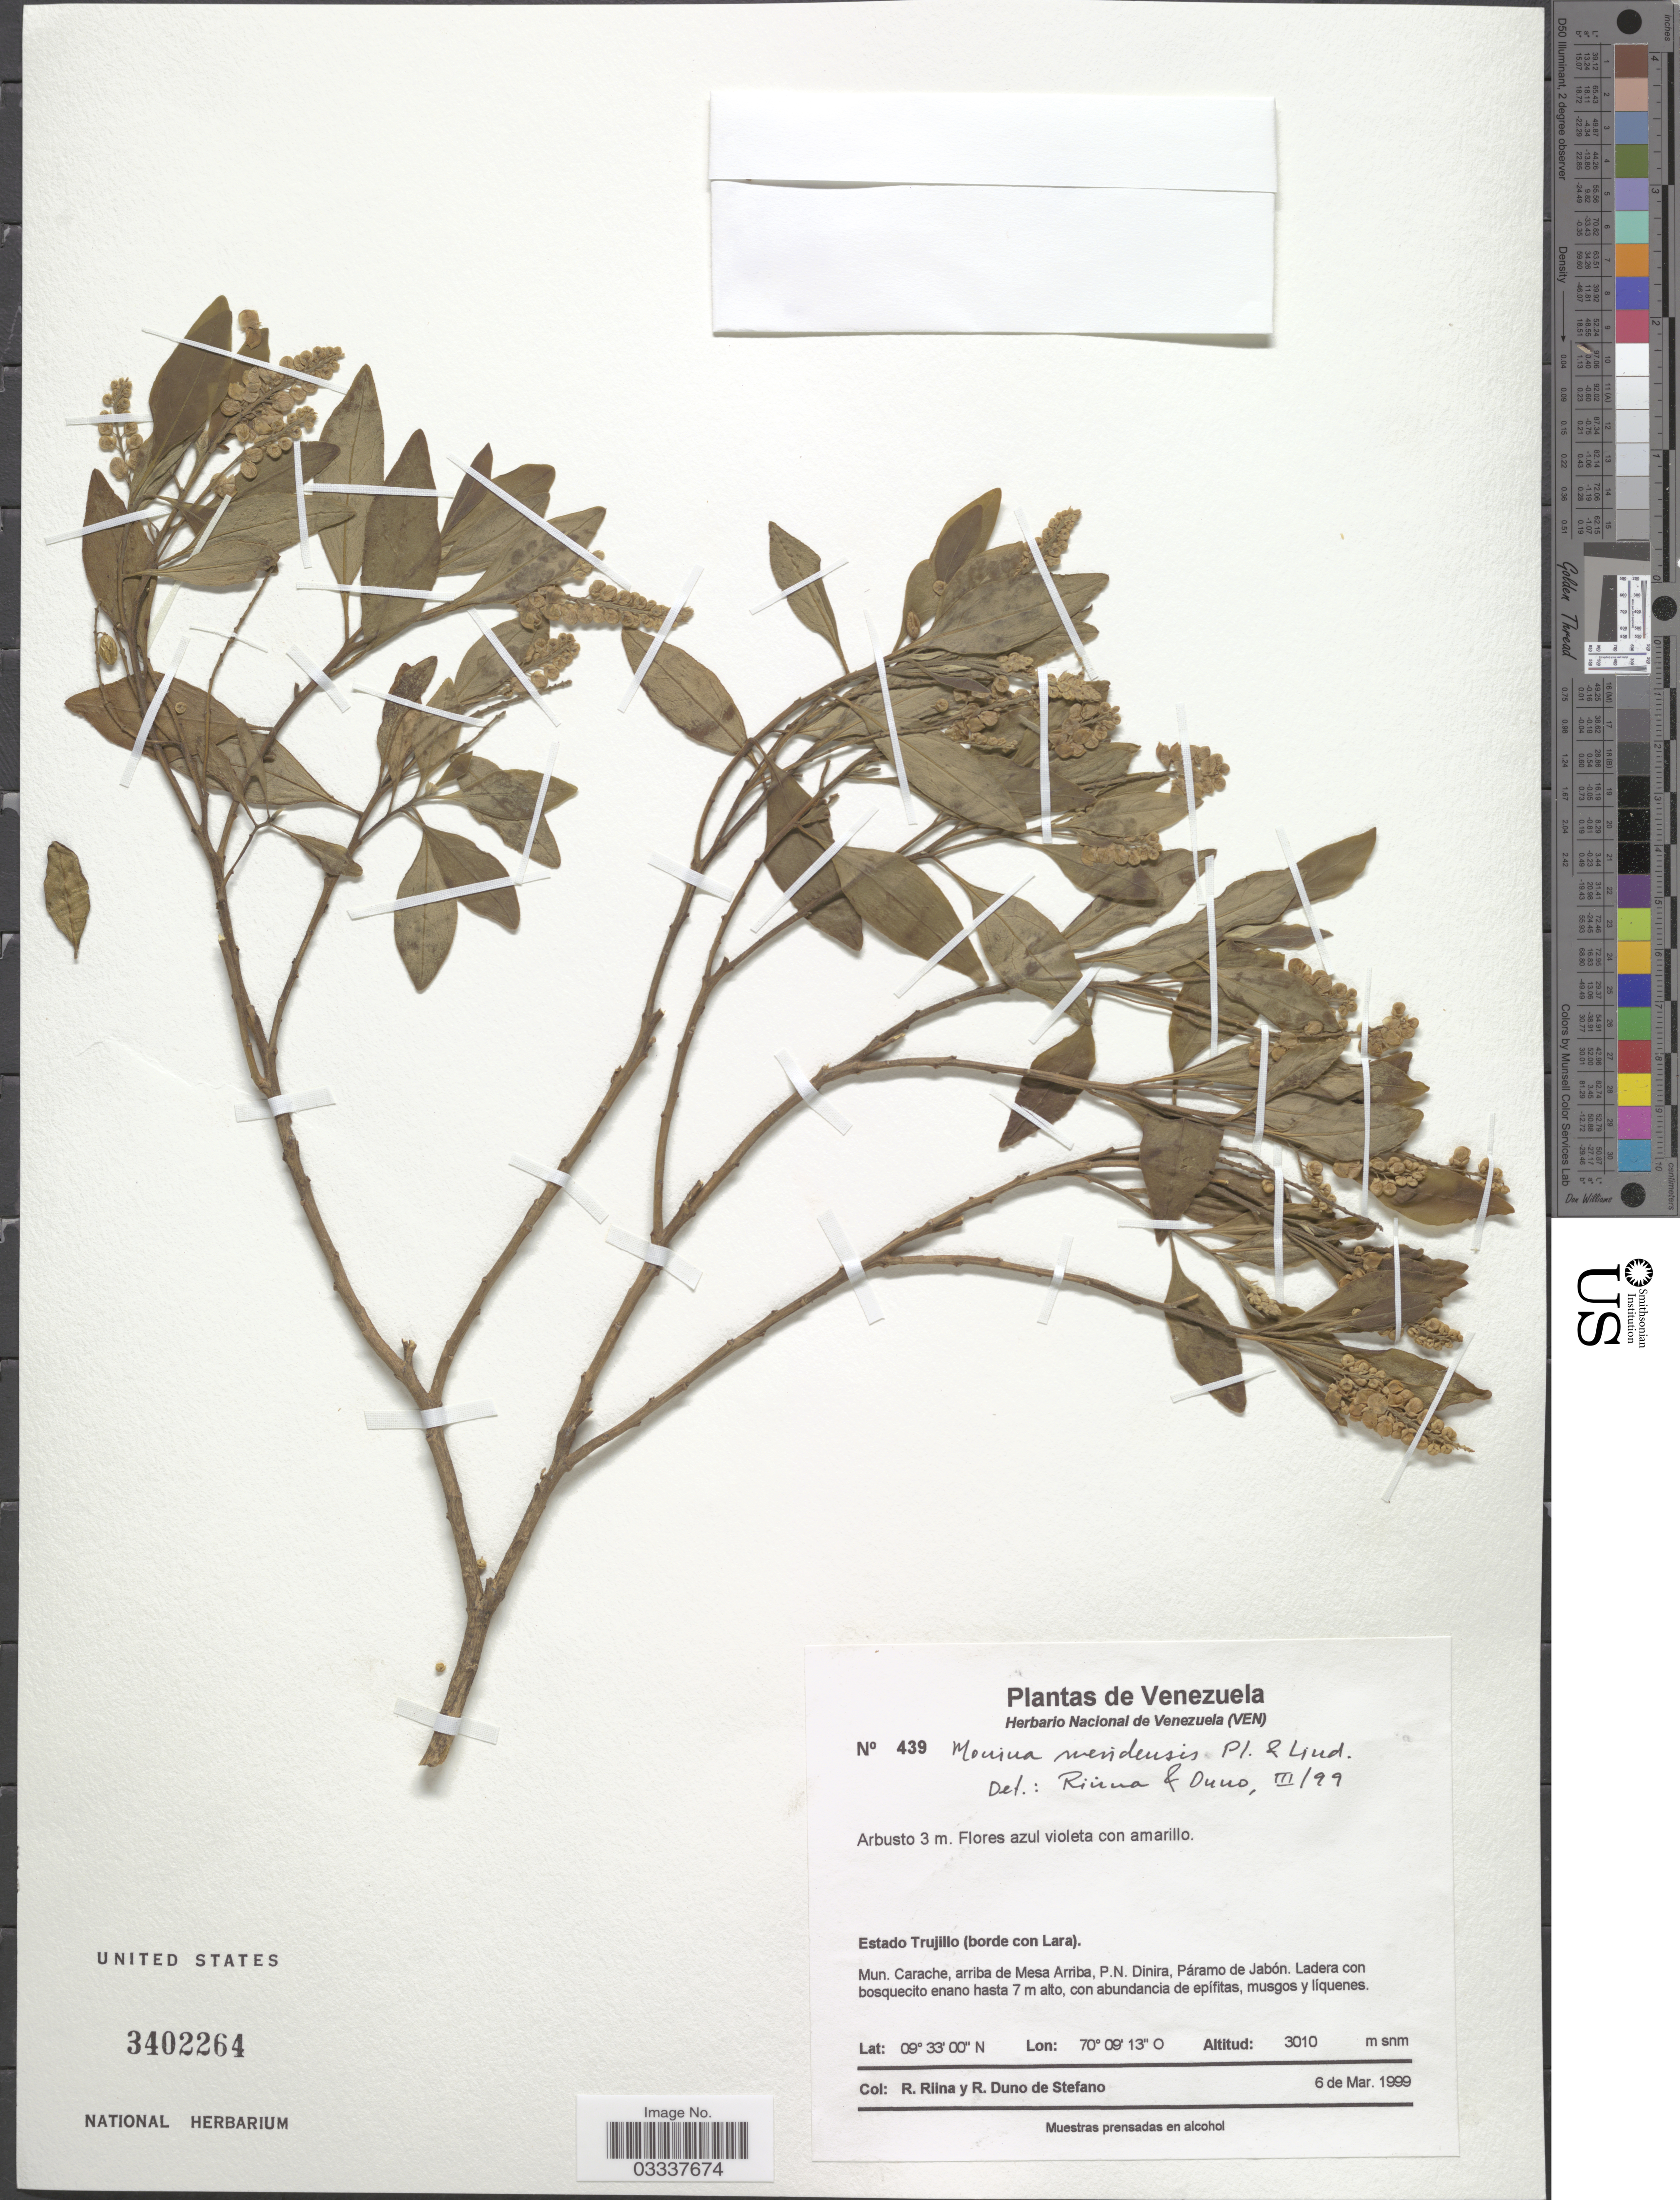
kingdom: Plantae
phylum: Tracheophyta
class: Magnoliopsida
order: Fabales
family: Polygalaceae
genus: Monnina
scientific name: Monnina meridensis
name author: Planch. & B.L. Linden ex Wedd.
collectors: R. Riina & R. Duno de Stefano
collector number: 439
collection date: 1999-03-06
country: Venezuela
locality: Estado Trujillo (borde con Lara). Mun. Carache, arriba de Mesa Arriba, P.N. Dinira, Páramo de Jabón.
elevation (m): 3010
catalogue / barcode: US 3402264